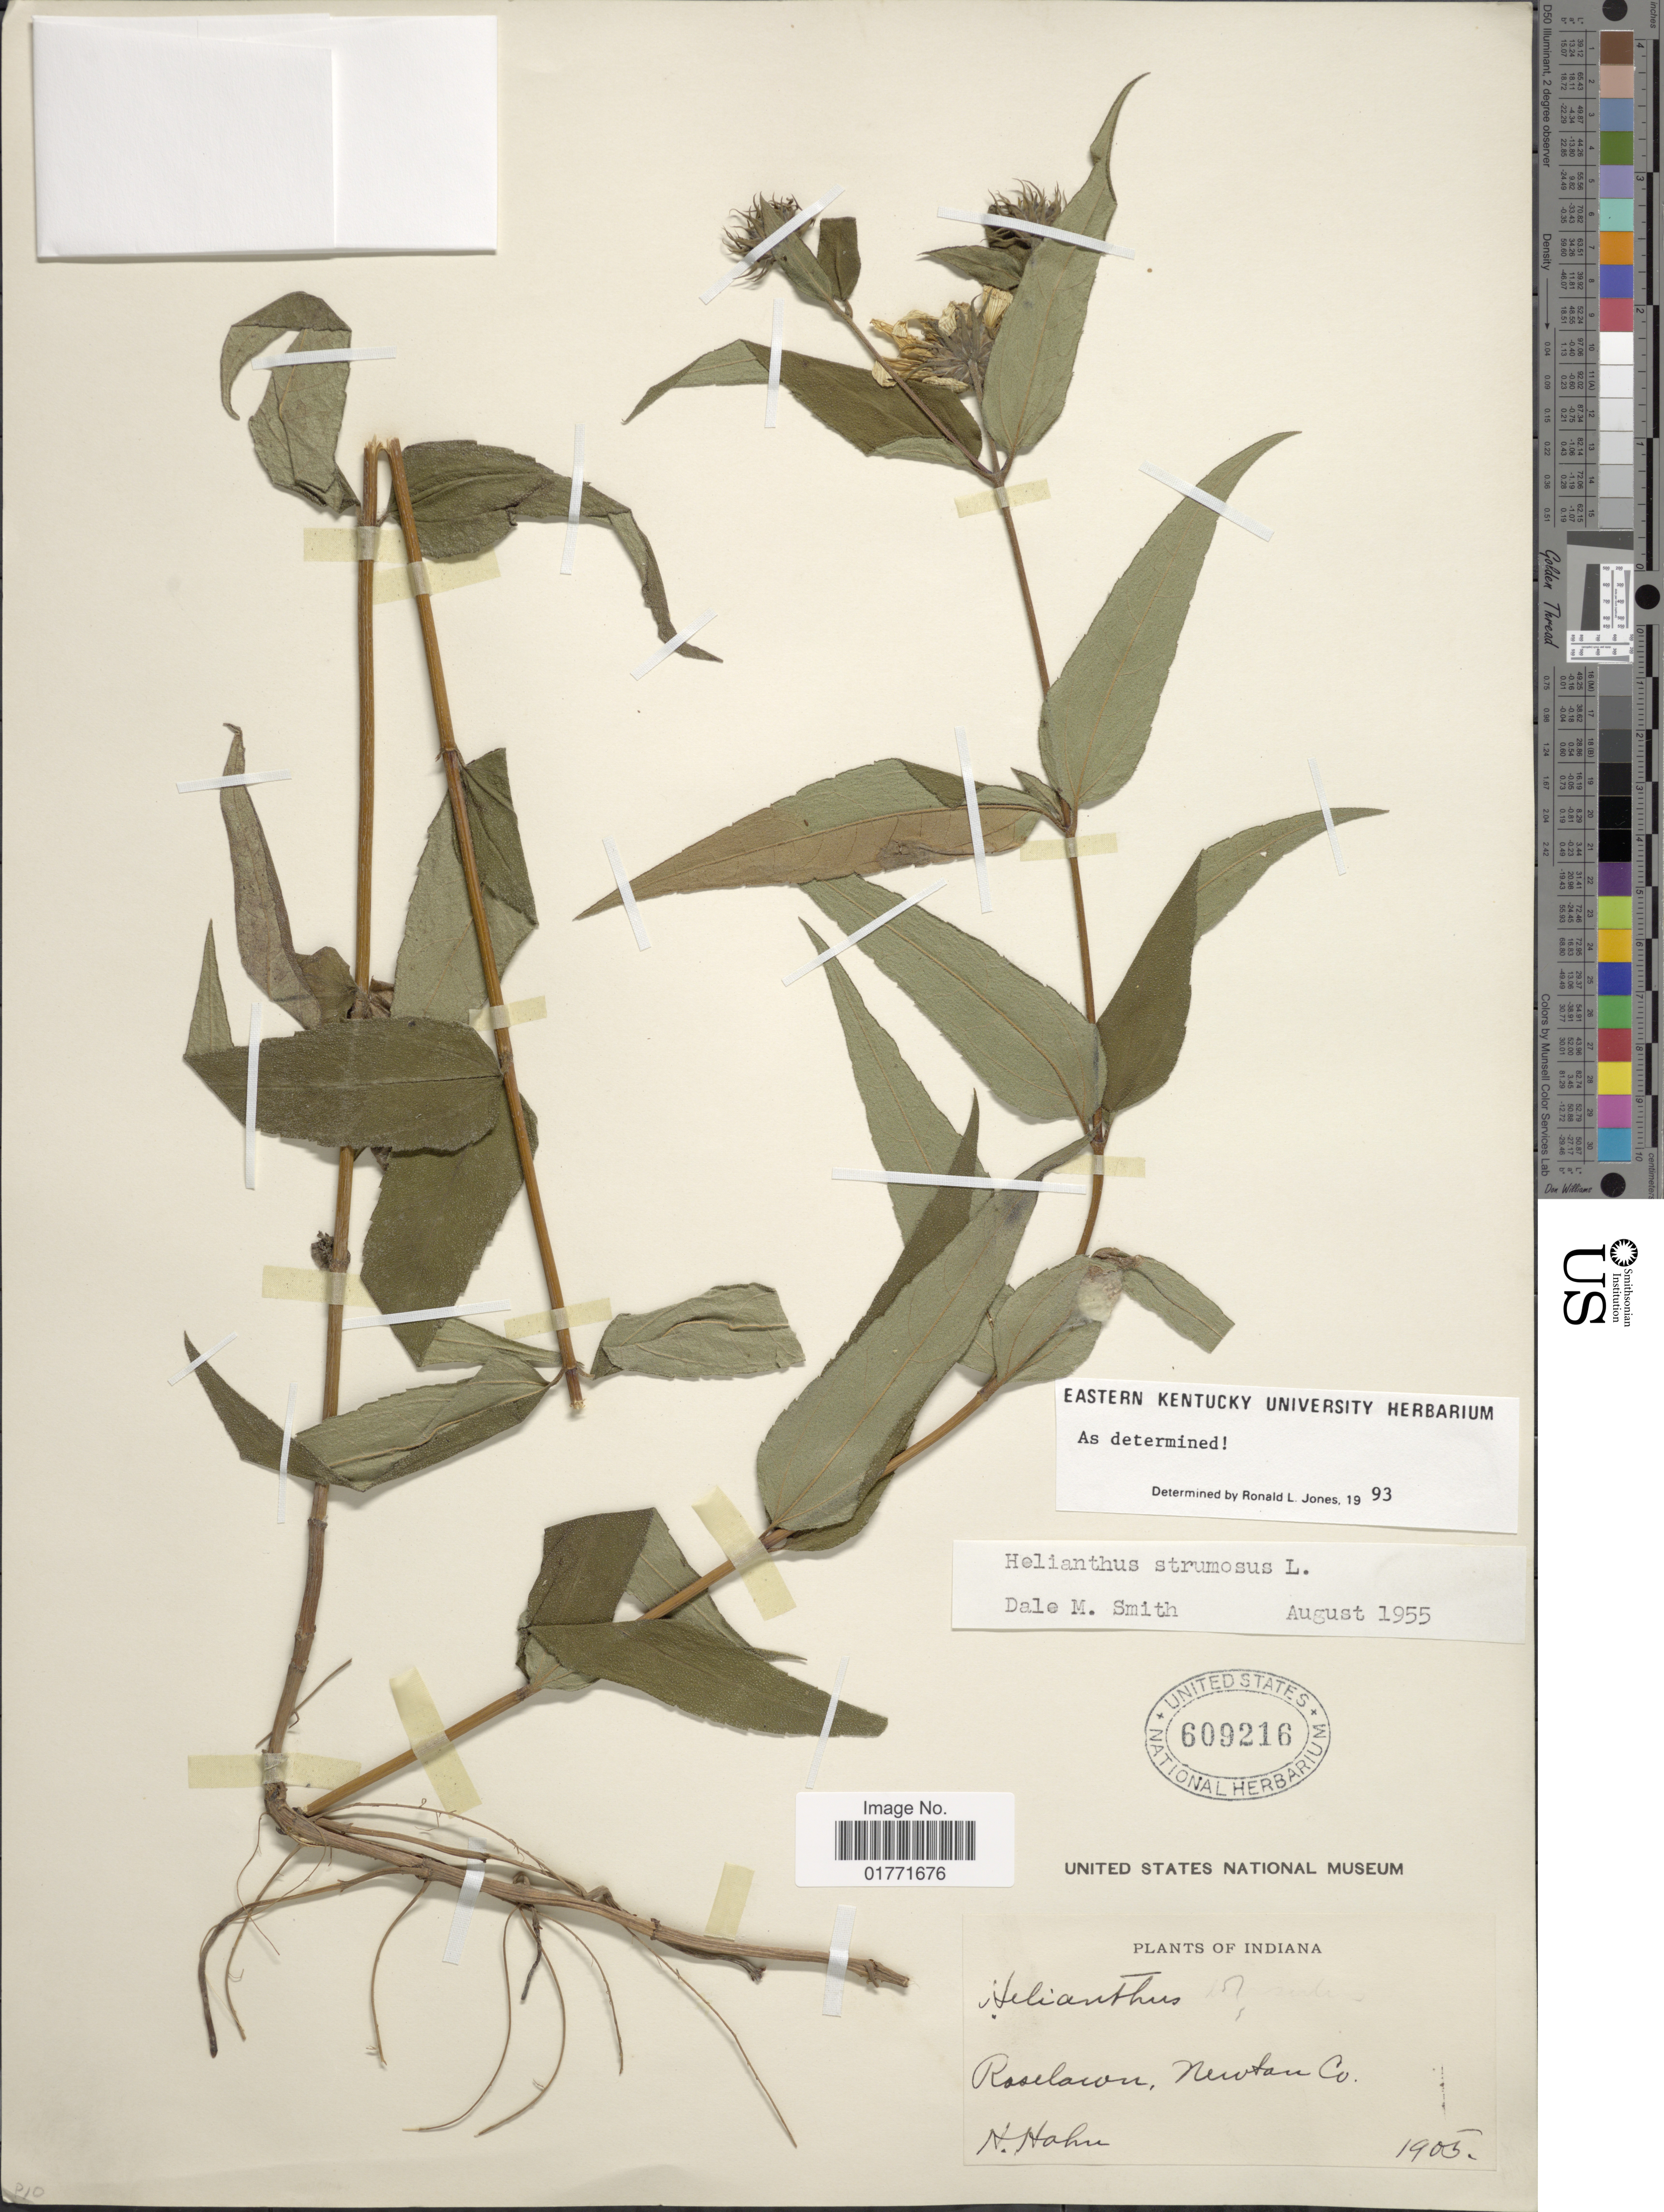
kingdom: Plantae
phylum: Tracheophyta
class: Magnoliopsida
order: Asterales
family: Asteraceae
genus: Helianthus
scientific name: Helianthus strumosus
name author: L.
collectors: H. Hahn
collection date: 1905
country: United States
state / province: Indiana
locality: Indiana. Roselawn, Newton Co.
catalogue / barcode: US 609216